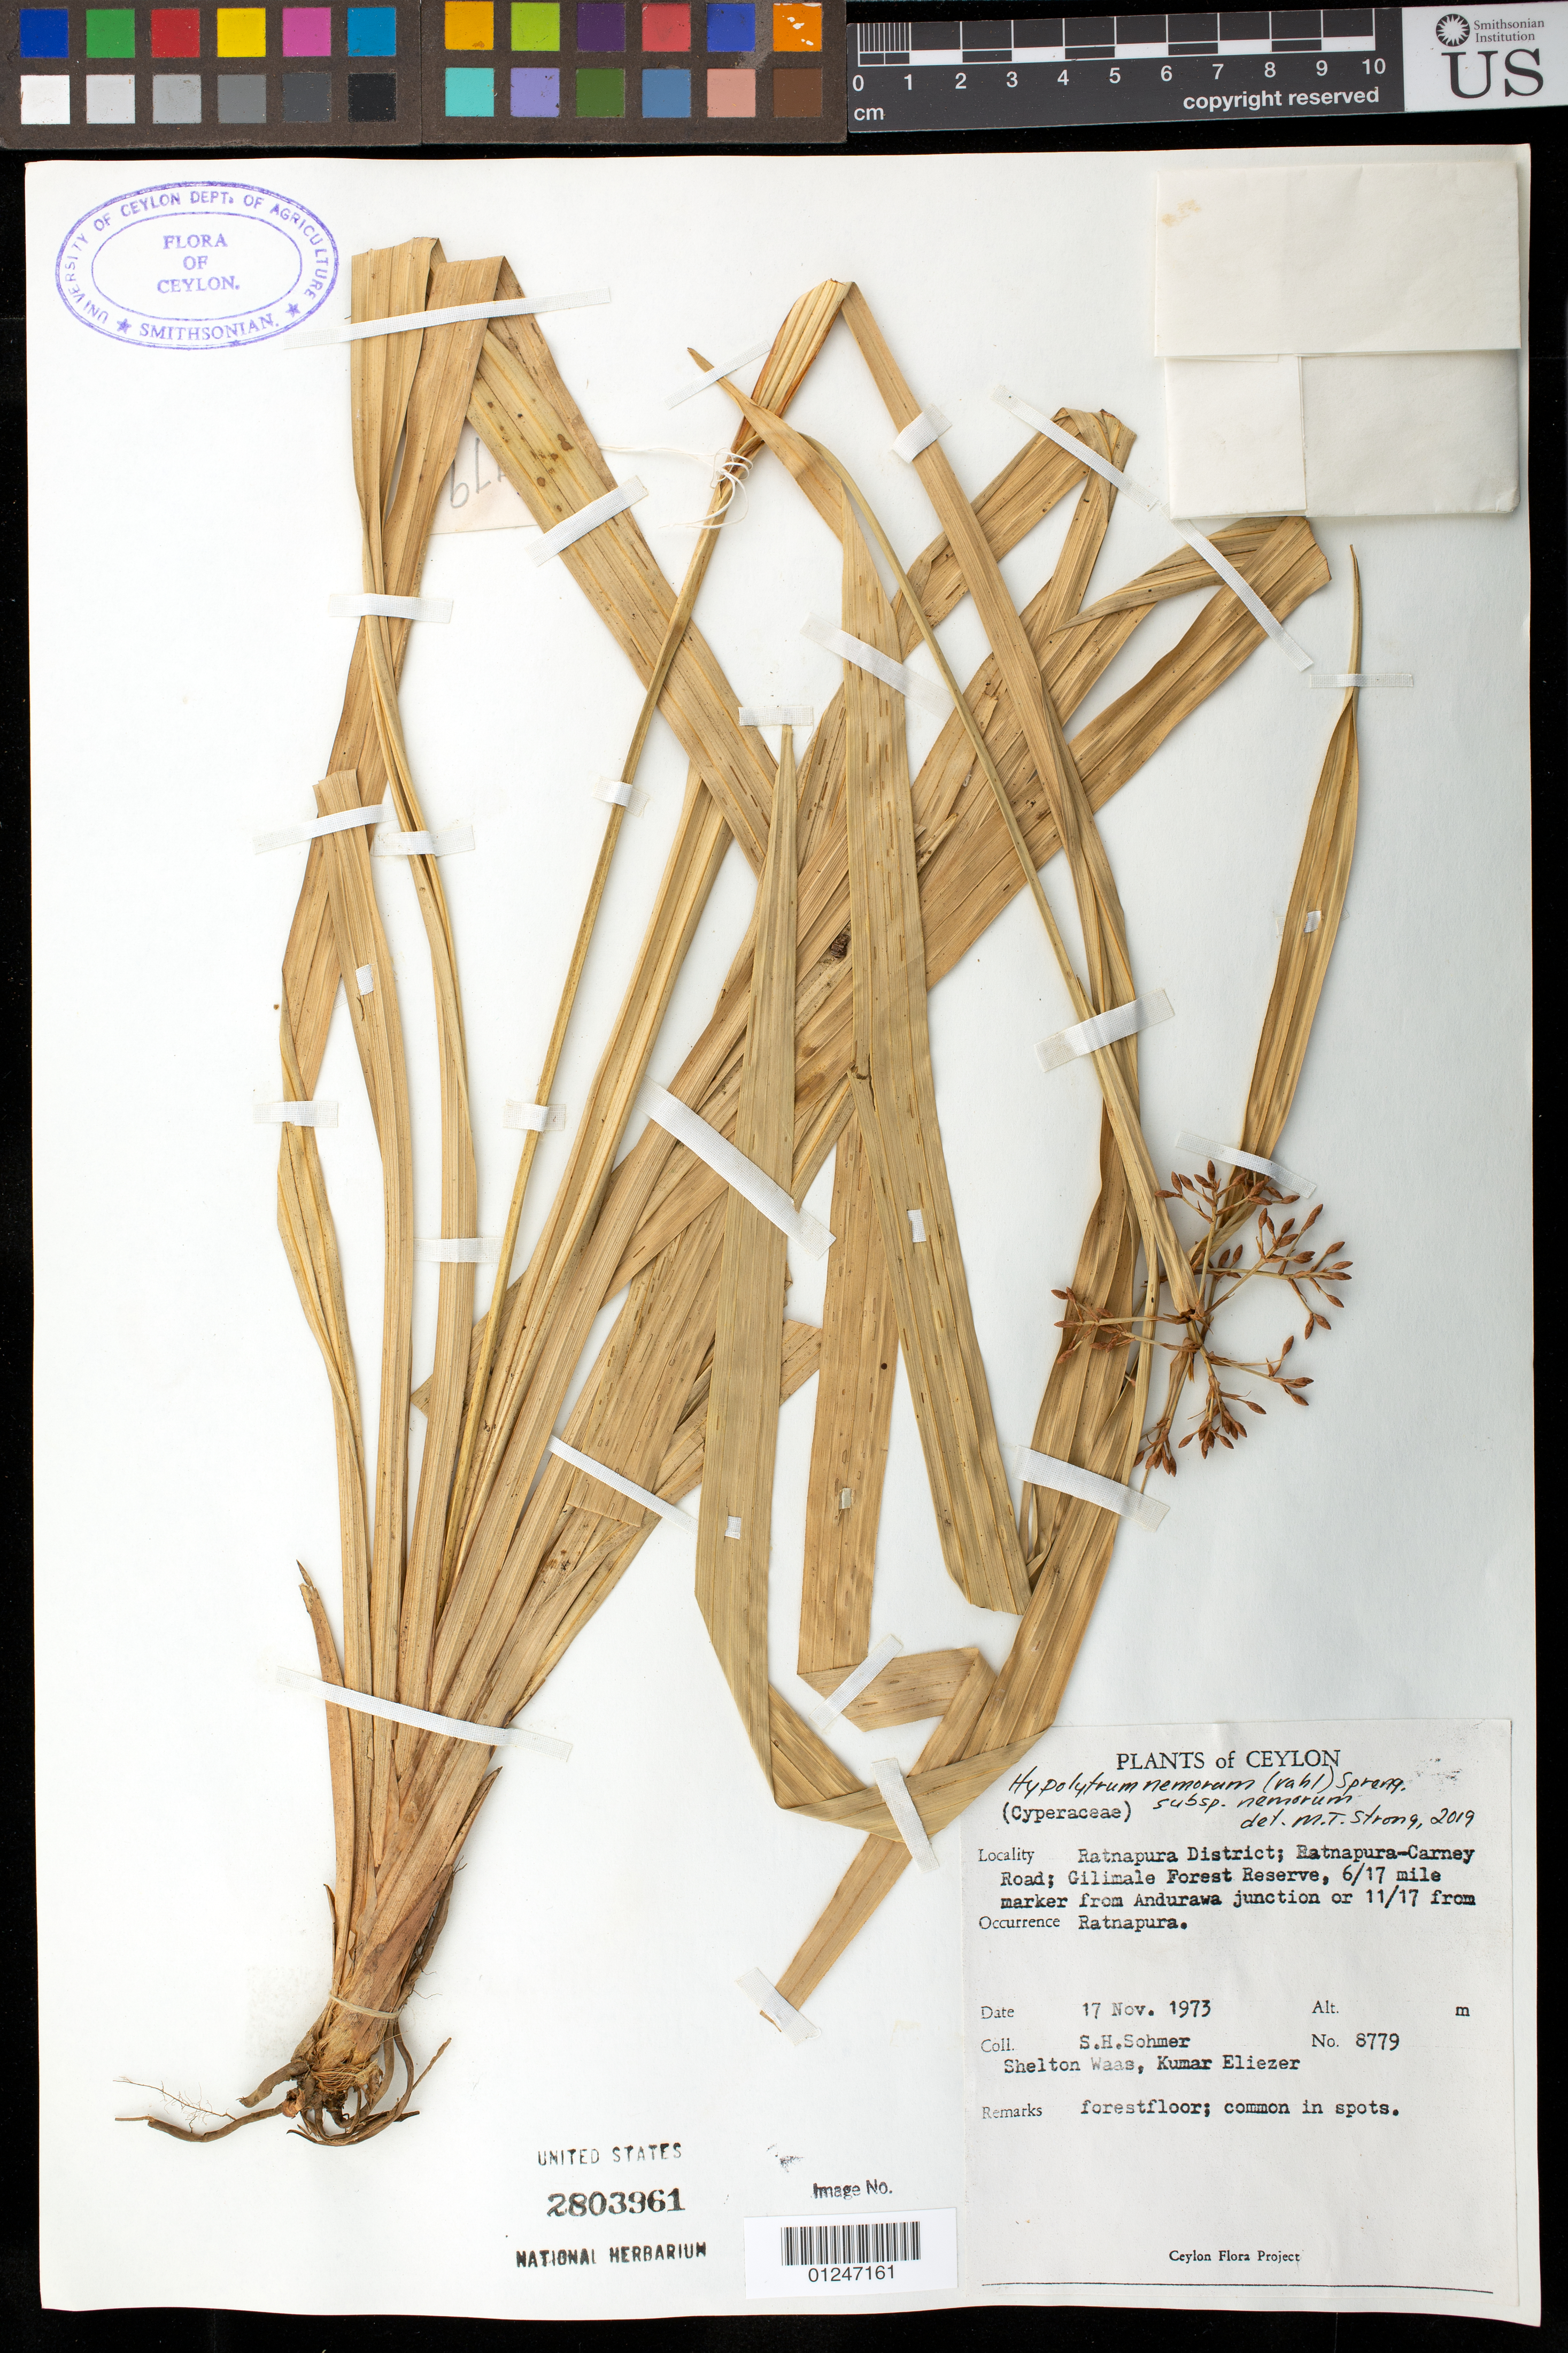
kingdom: Plantae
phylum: Tracheophyta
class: Liliopsida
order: Poales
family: Cyperaceae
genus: Hypolytrum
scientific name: Hypolytrum nemorum subsp. nemorum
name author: (Vahl) Spreng.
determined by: Strong, Mark T., (BOT), Smithsonian Institution - National Museum of Natural History (UNITED STATES)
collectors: S. H. Sohmer, S. Waas & K. Eliezer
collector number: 8779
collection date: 1971-10-03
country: Sri Lanka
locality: Ceylon. Ratnapura District; Ratnapura-Carney Road; Gilimale Forest Reserve, 6/17 mile marker from Andurawa junction or 11/17 from Ratnapura.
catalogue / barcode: US 2803961